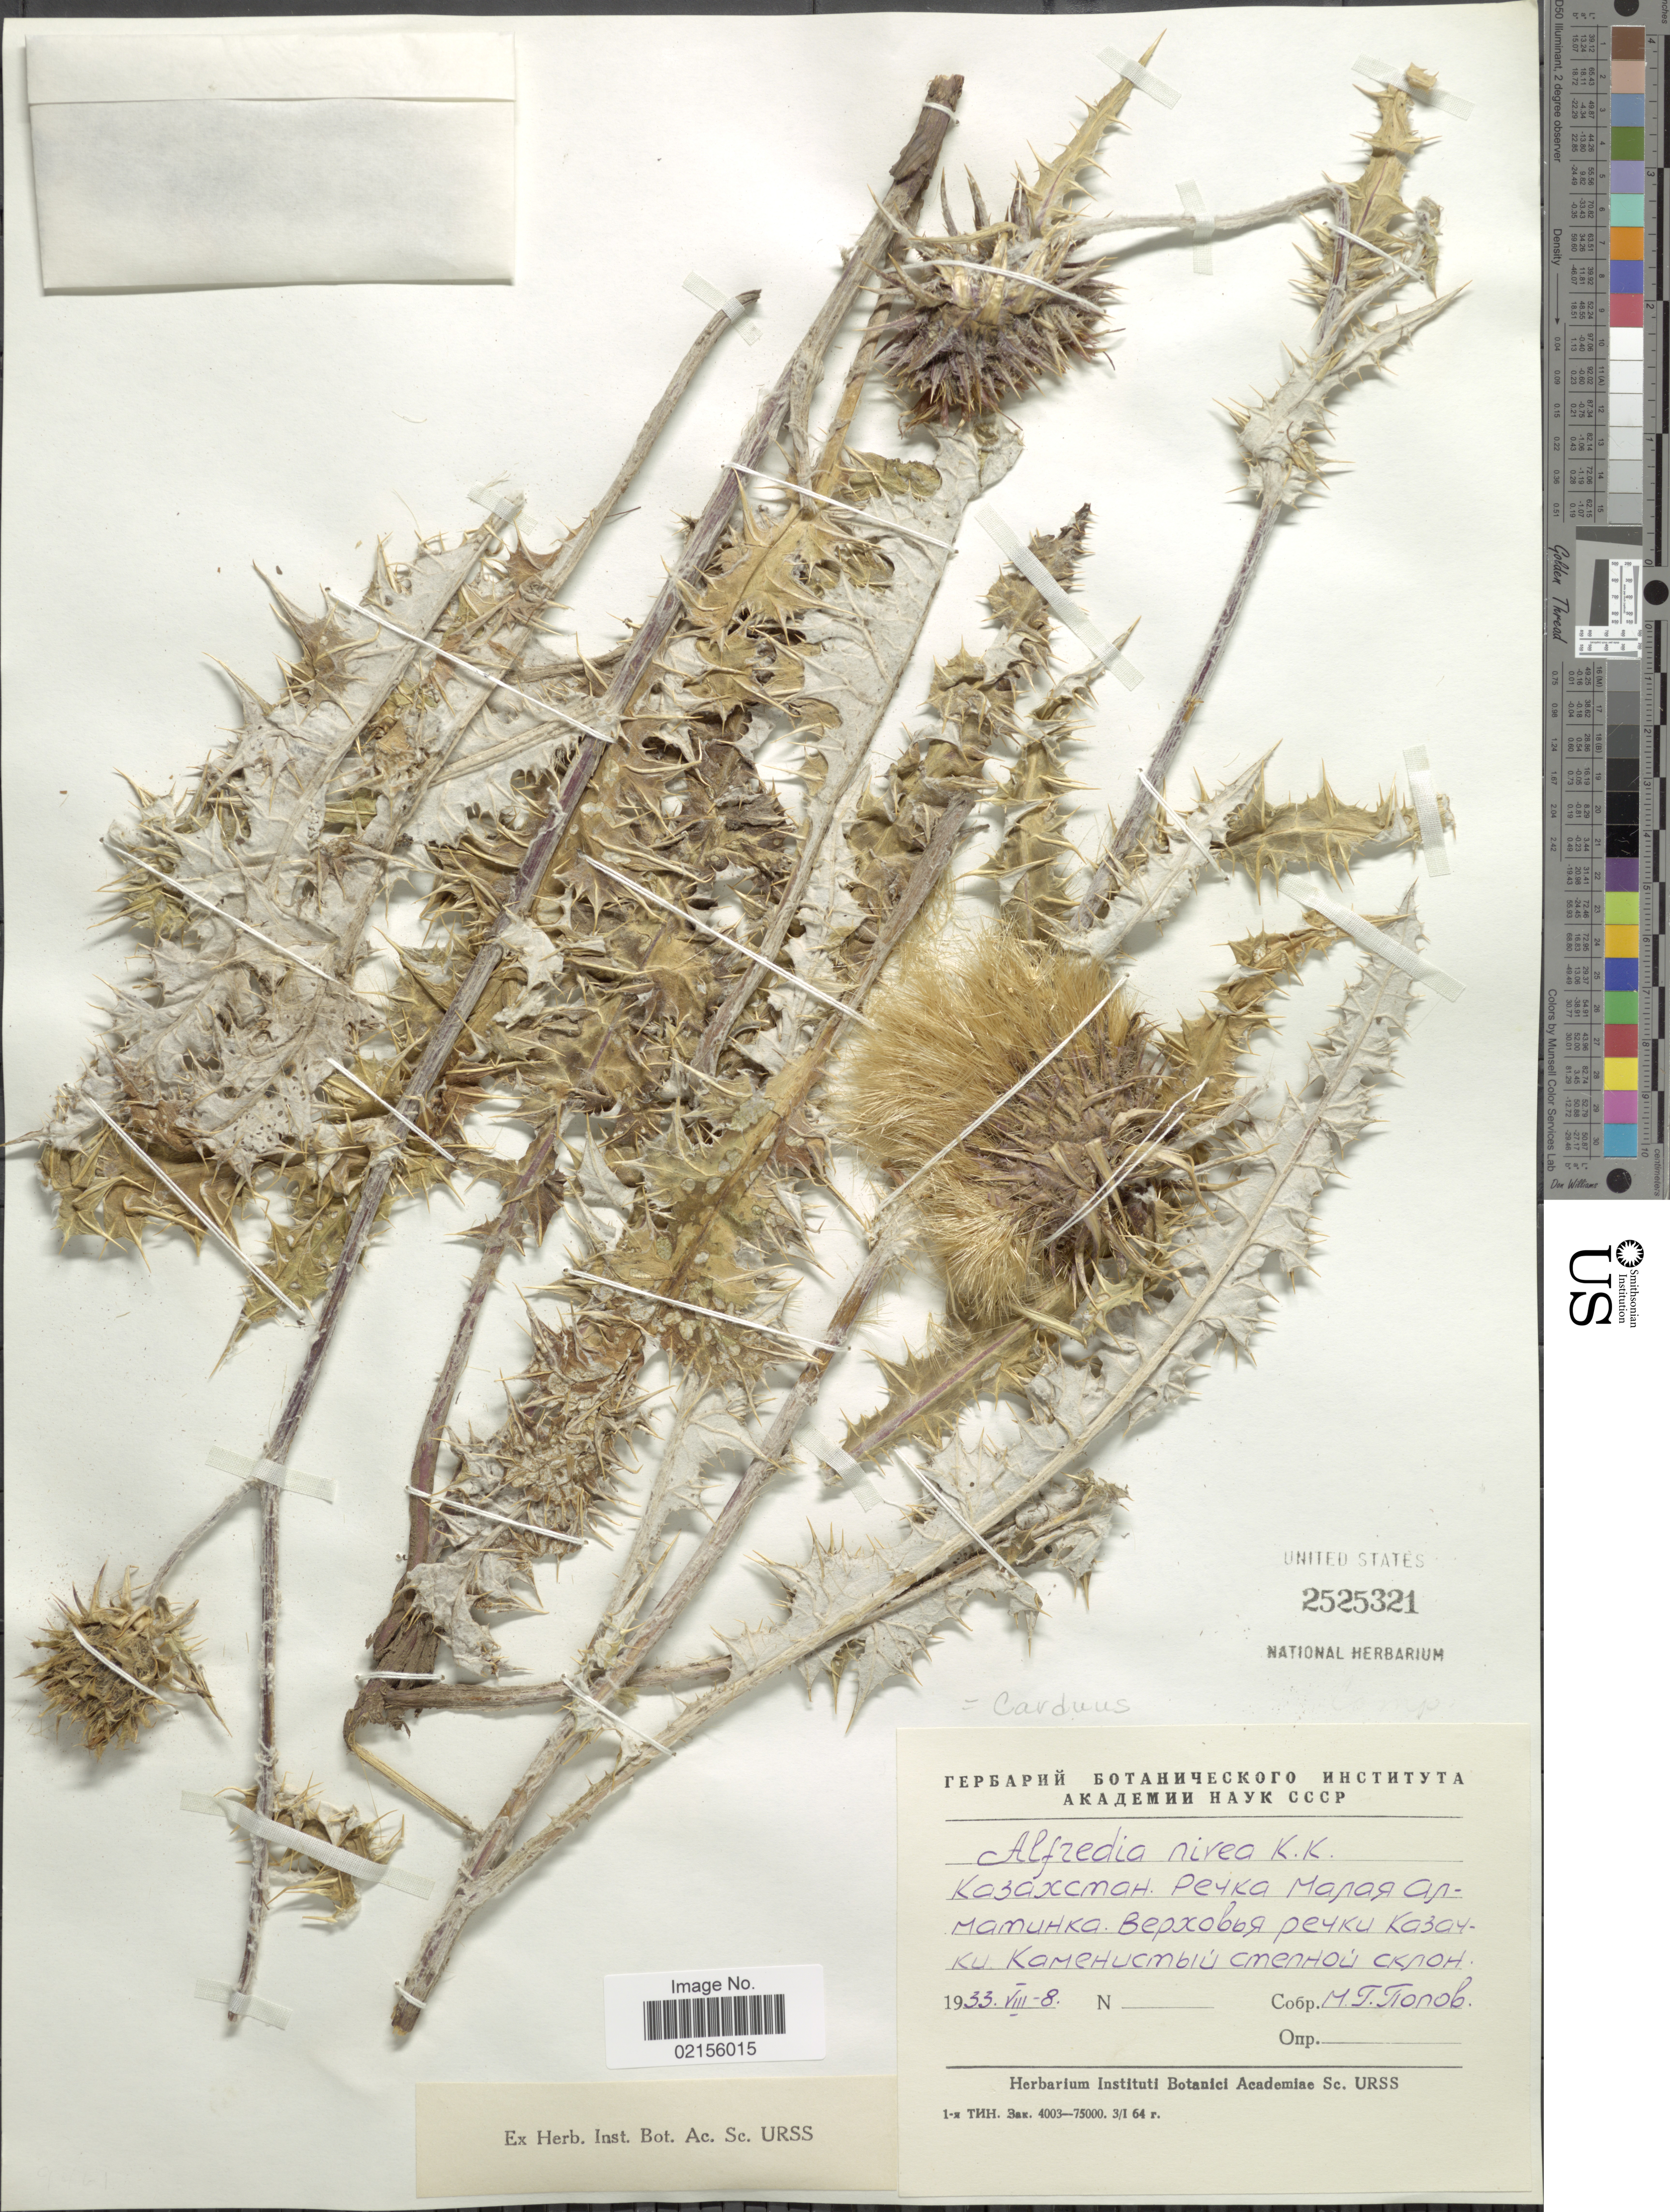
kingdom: Plantae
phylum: Tracheophyta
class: Magnoliopsida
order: Asterales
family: Asteraceae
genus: Alfredia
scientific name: Alfredia nivea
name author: Kar. & Kir.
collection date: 1933-08-08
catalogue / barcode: US 2525321